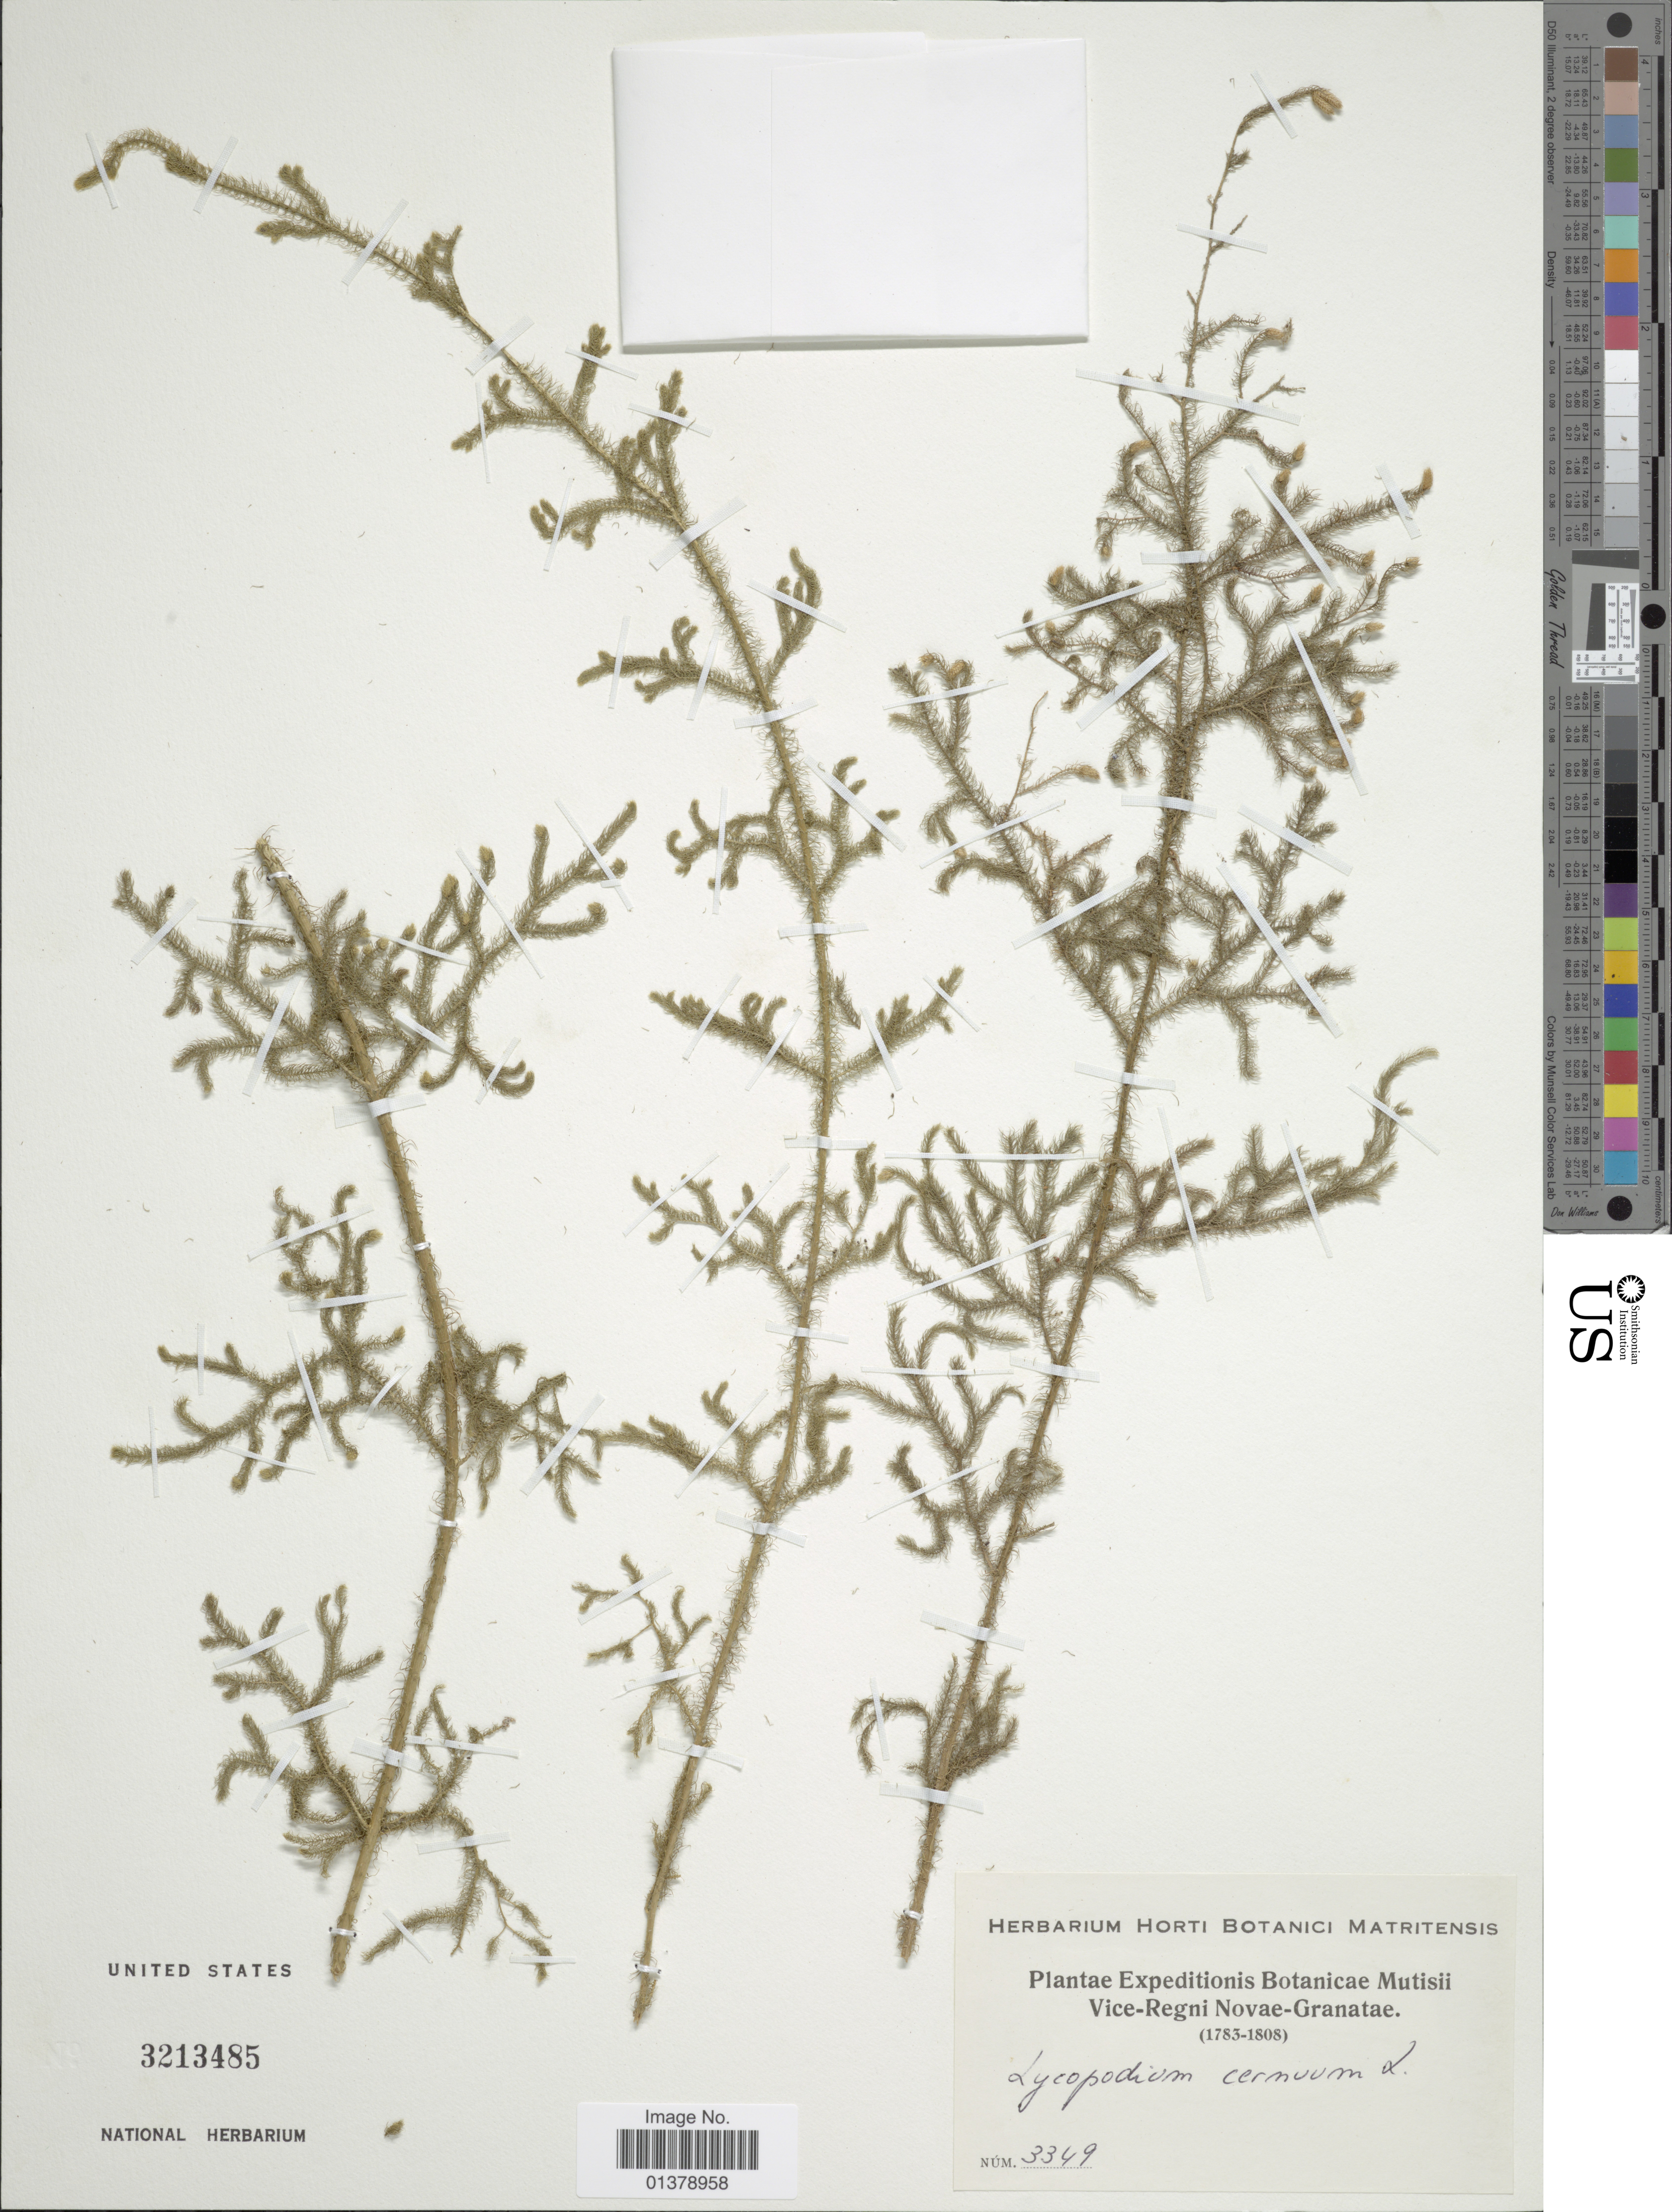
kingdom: Plantae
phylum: Tracheophyta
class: Lycopodiopsida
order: Lycopodiales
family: Lycopodiaceae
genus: Palhinhaea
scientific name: Palhinhaea cernua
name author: (L.) Vasc. & Franco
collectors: Herbarium Horti Botanici Matritensis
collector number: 3349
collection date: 1783/1808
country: Colombia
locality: Vice-Regni Novae-Granatae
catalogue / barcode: US 3213485